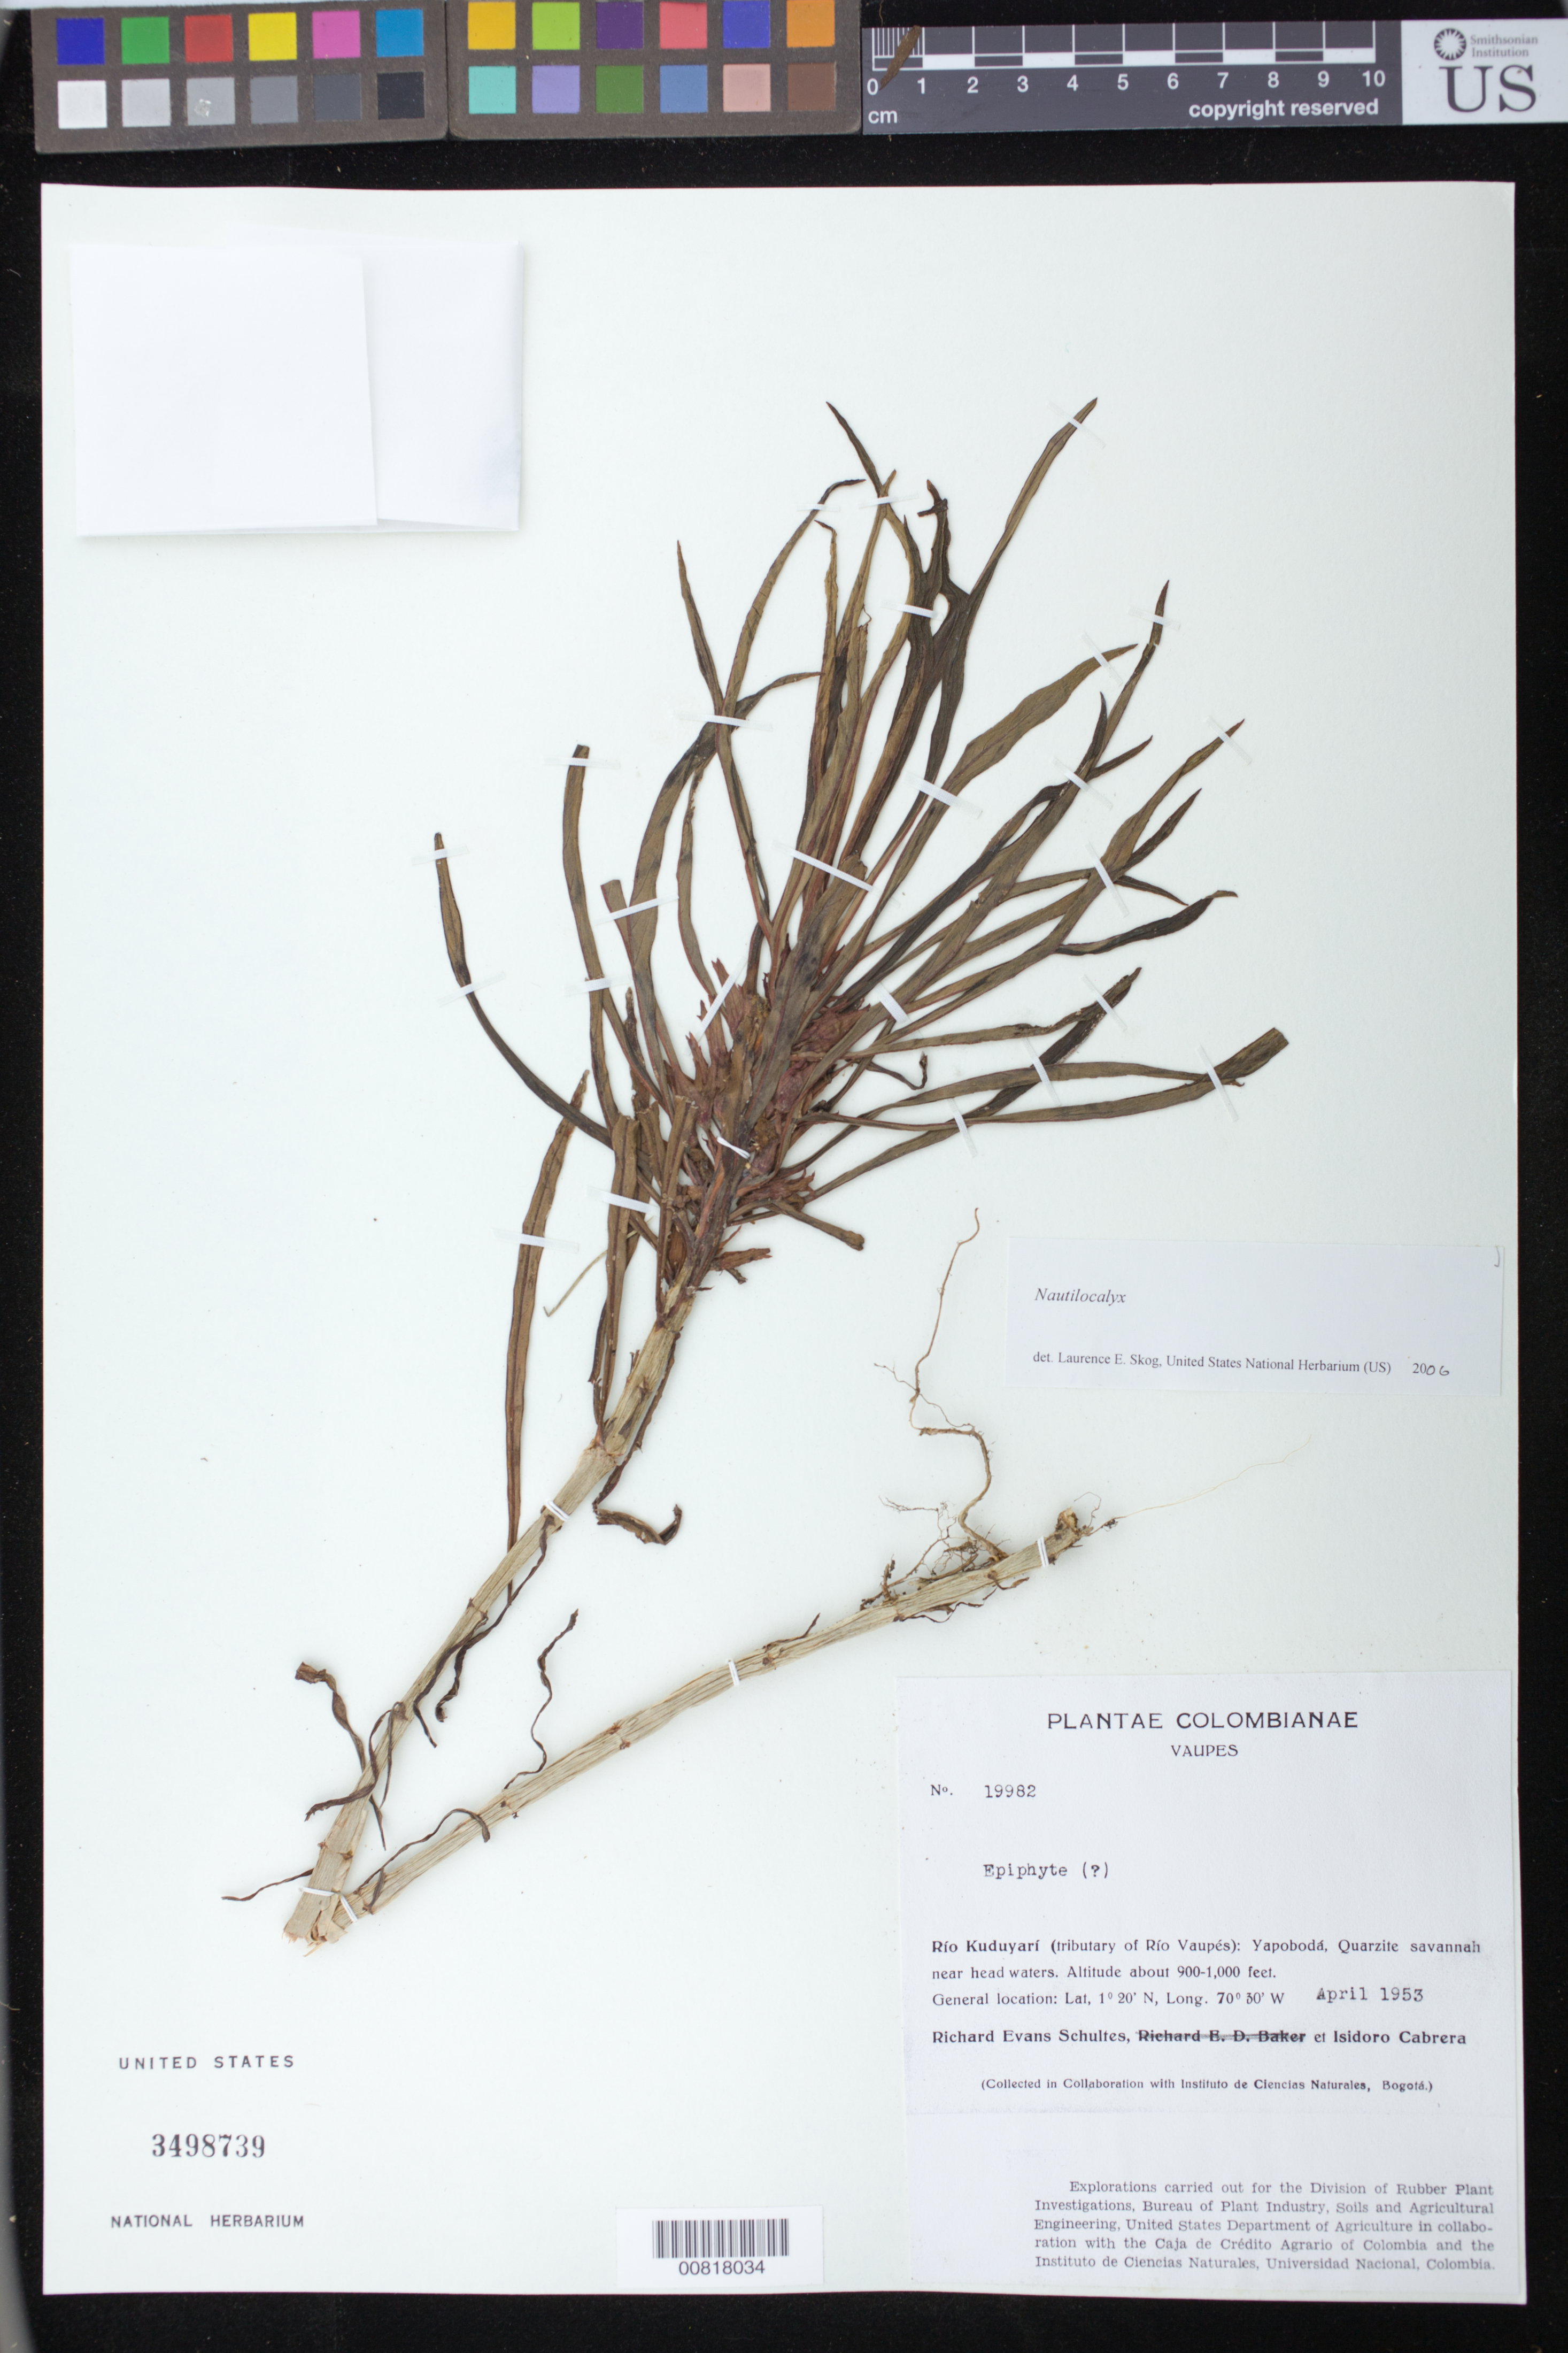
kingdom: Plantae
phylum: Tracheophyta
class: Magnoliopsida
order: Lamiales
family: Gesneriaceae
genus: Nautilocalyx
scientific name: Nautilocalyx sp.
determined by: Skog, Laurence E.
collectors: R. E. Schultes & I. Cabrera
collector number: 19982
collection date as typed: Apr 1953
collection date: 1953-04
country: Colombia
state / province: Vaupés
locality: Río Kuduyarí (tributary of Río Vaupés): Yapobodá, Quarzite savannah near head waters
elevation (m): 274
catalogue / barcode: US 3498739